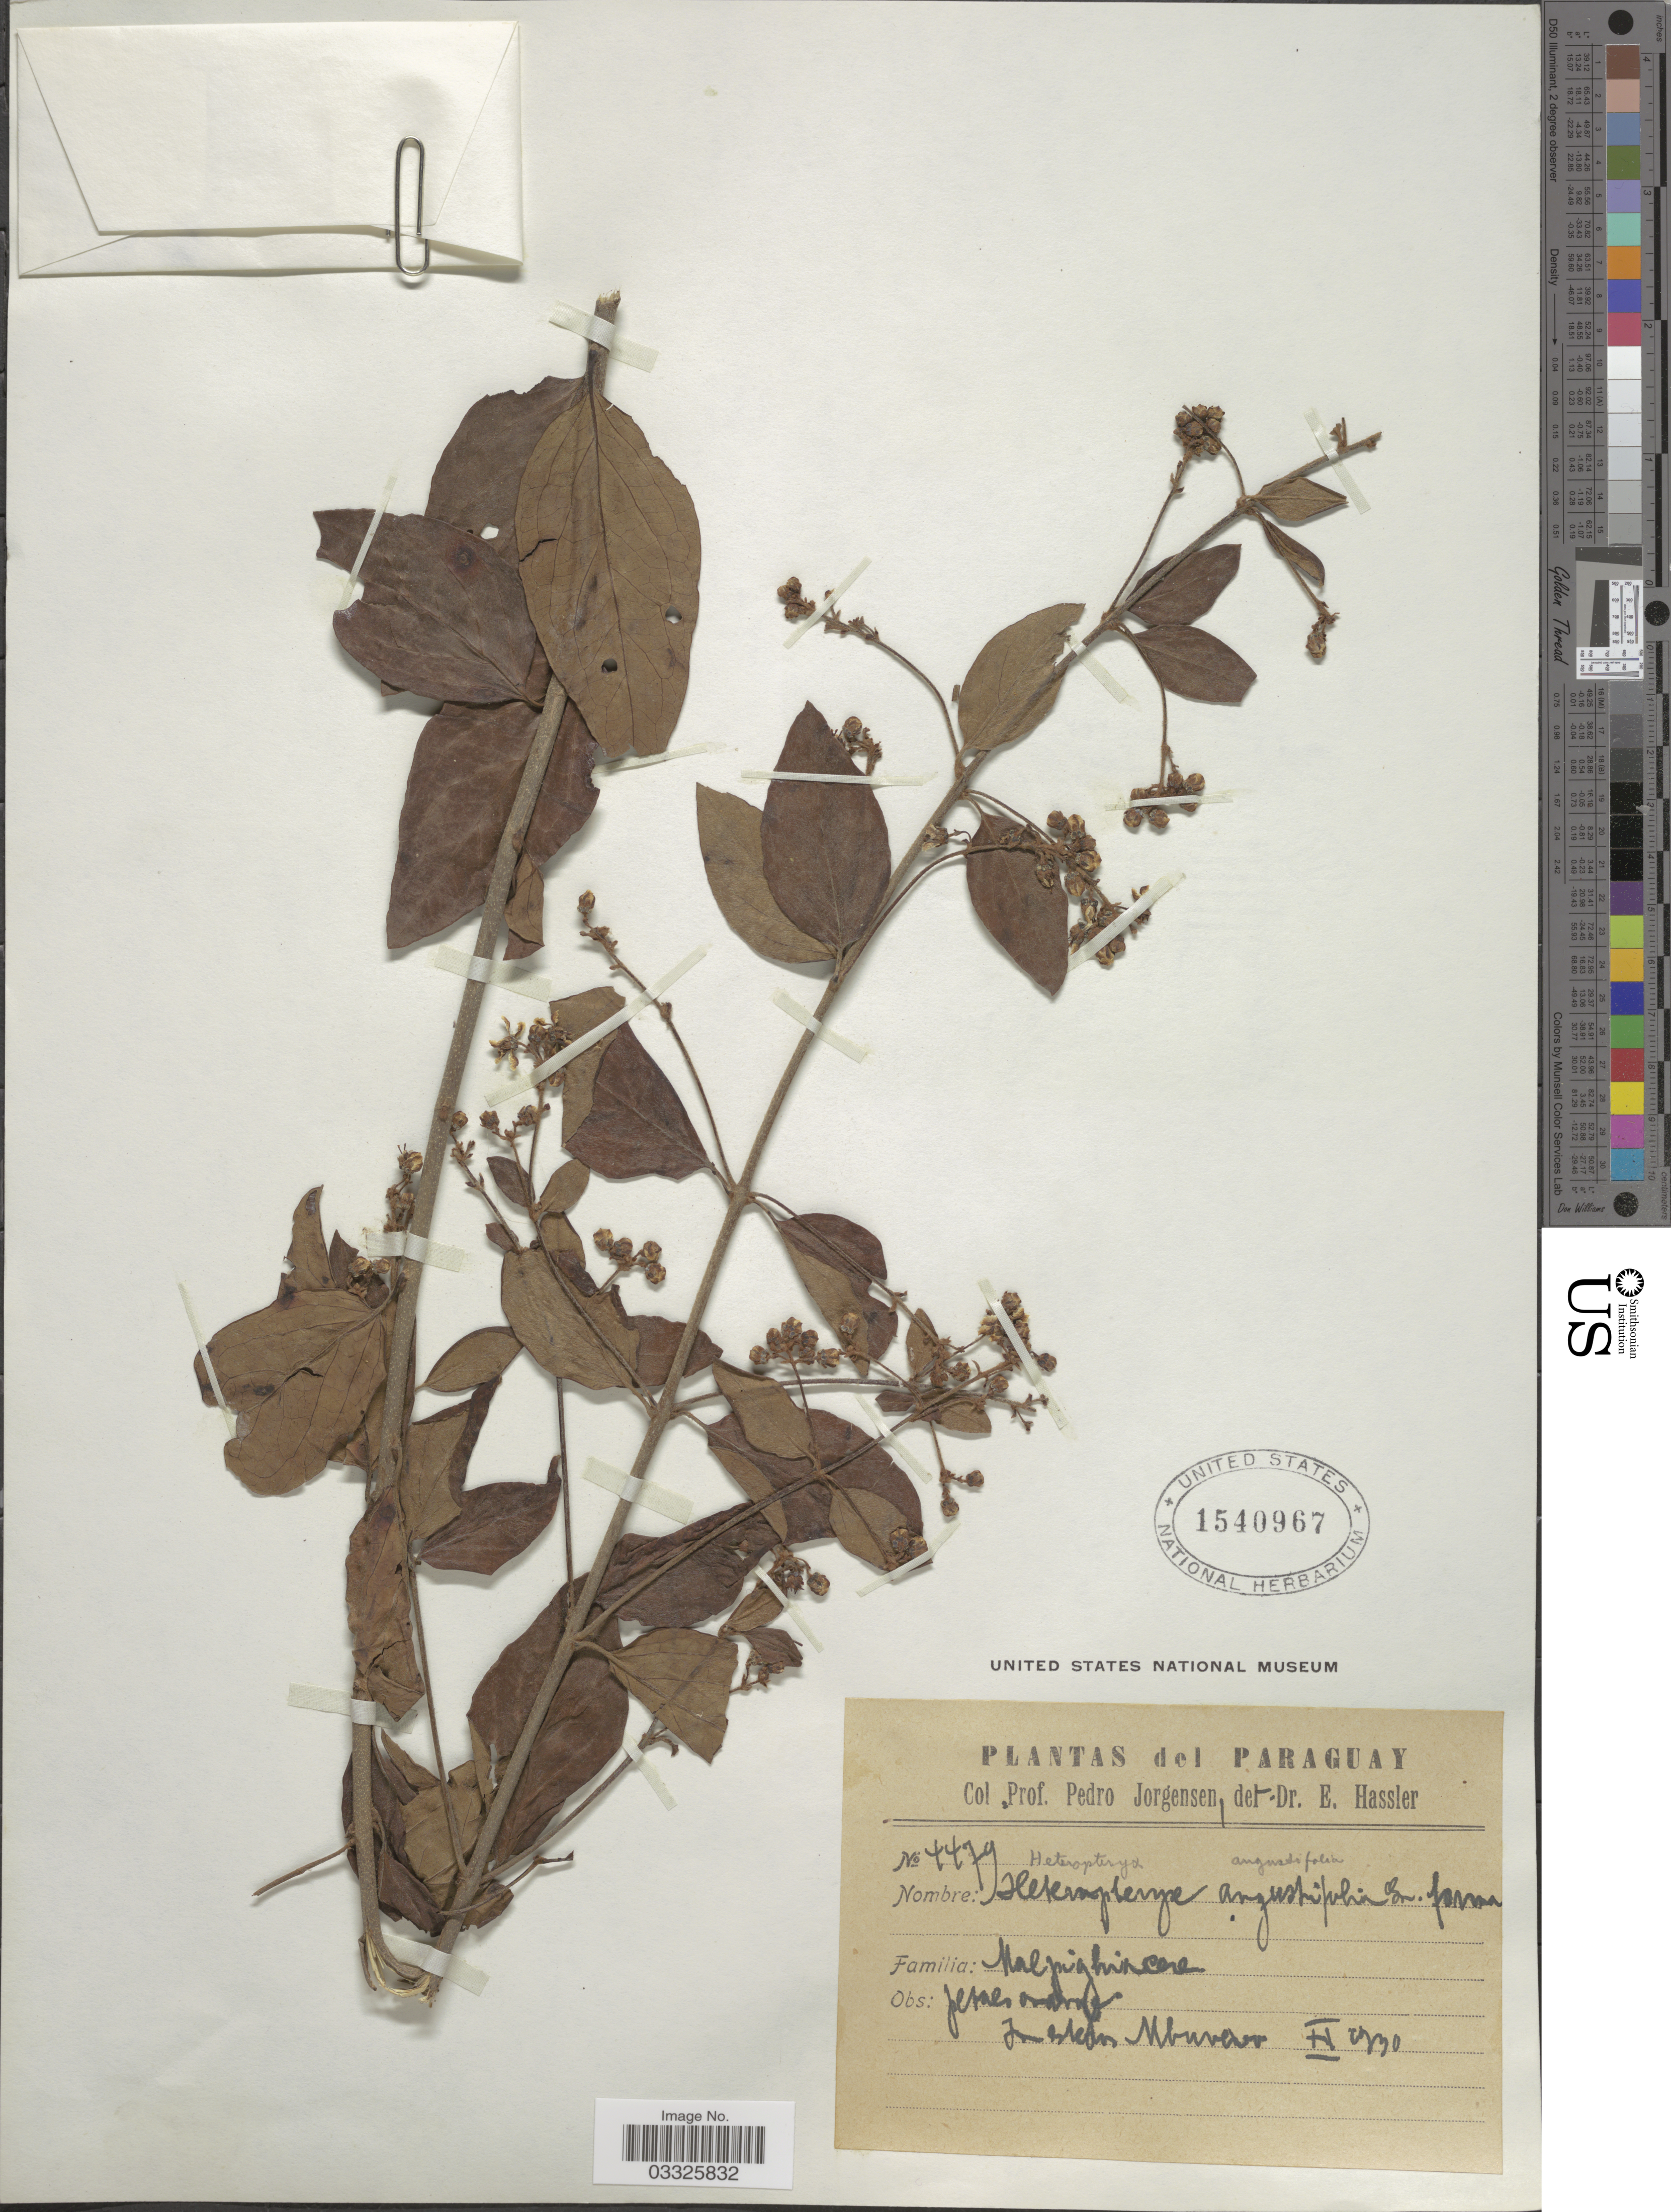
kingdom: Plantae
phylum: Tracheophyta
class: Magnoliopsida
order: Malpighiales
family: Malpighiaceae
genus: Heteropterys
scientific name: Heteropterys angustifolia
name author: Griseb.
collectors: P. Jörgensen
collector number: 4479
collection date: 1930-11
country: Paraguay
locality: In stean [interpreted] Mbuvar [interpreted]. [unsure placement]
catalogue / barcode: US 1540967